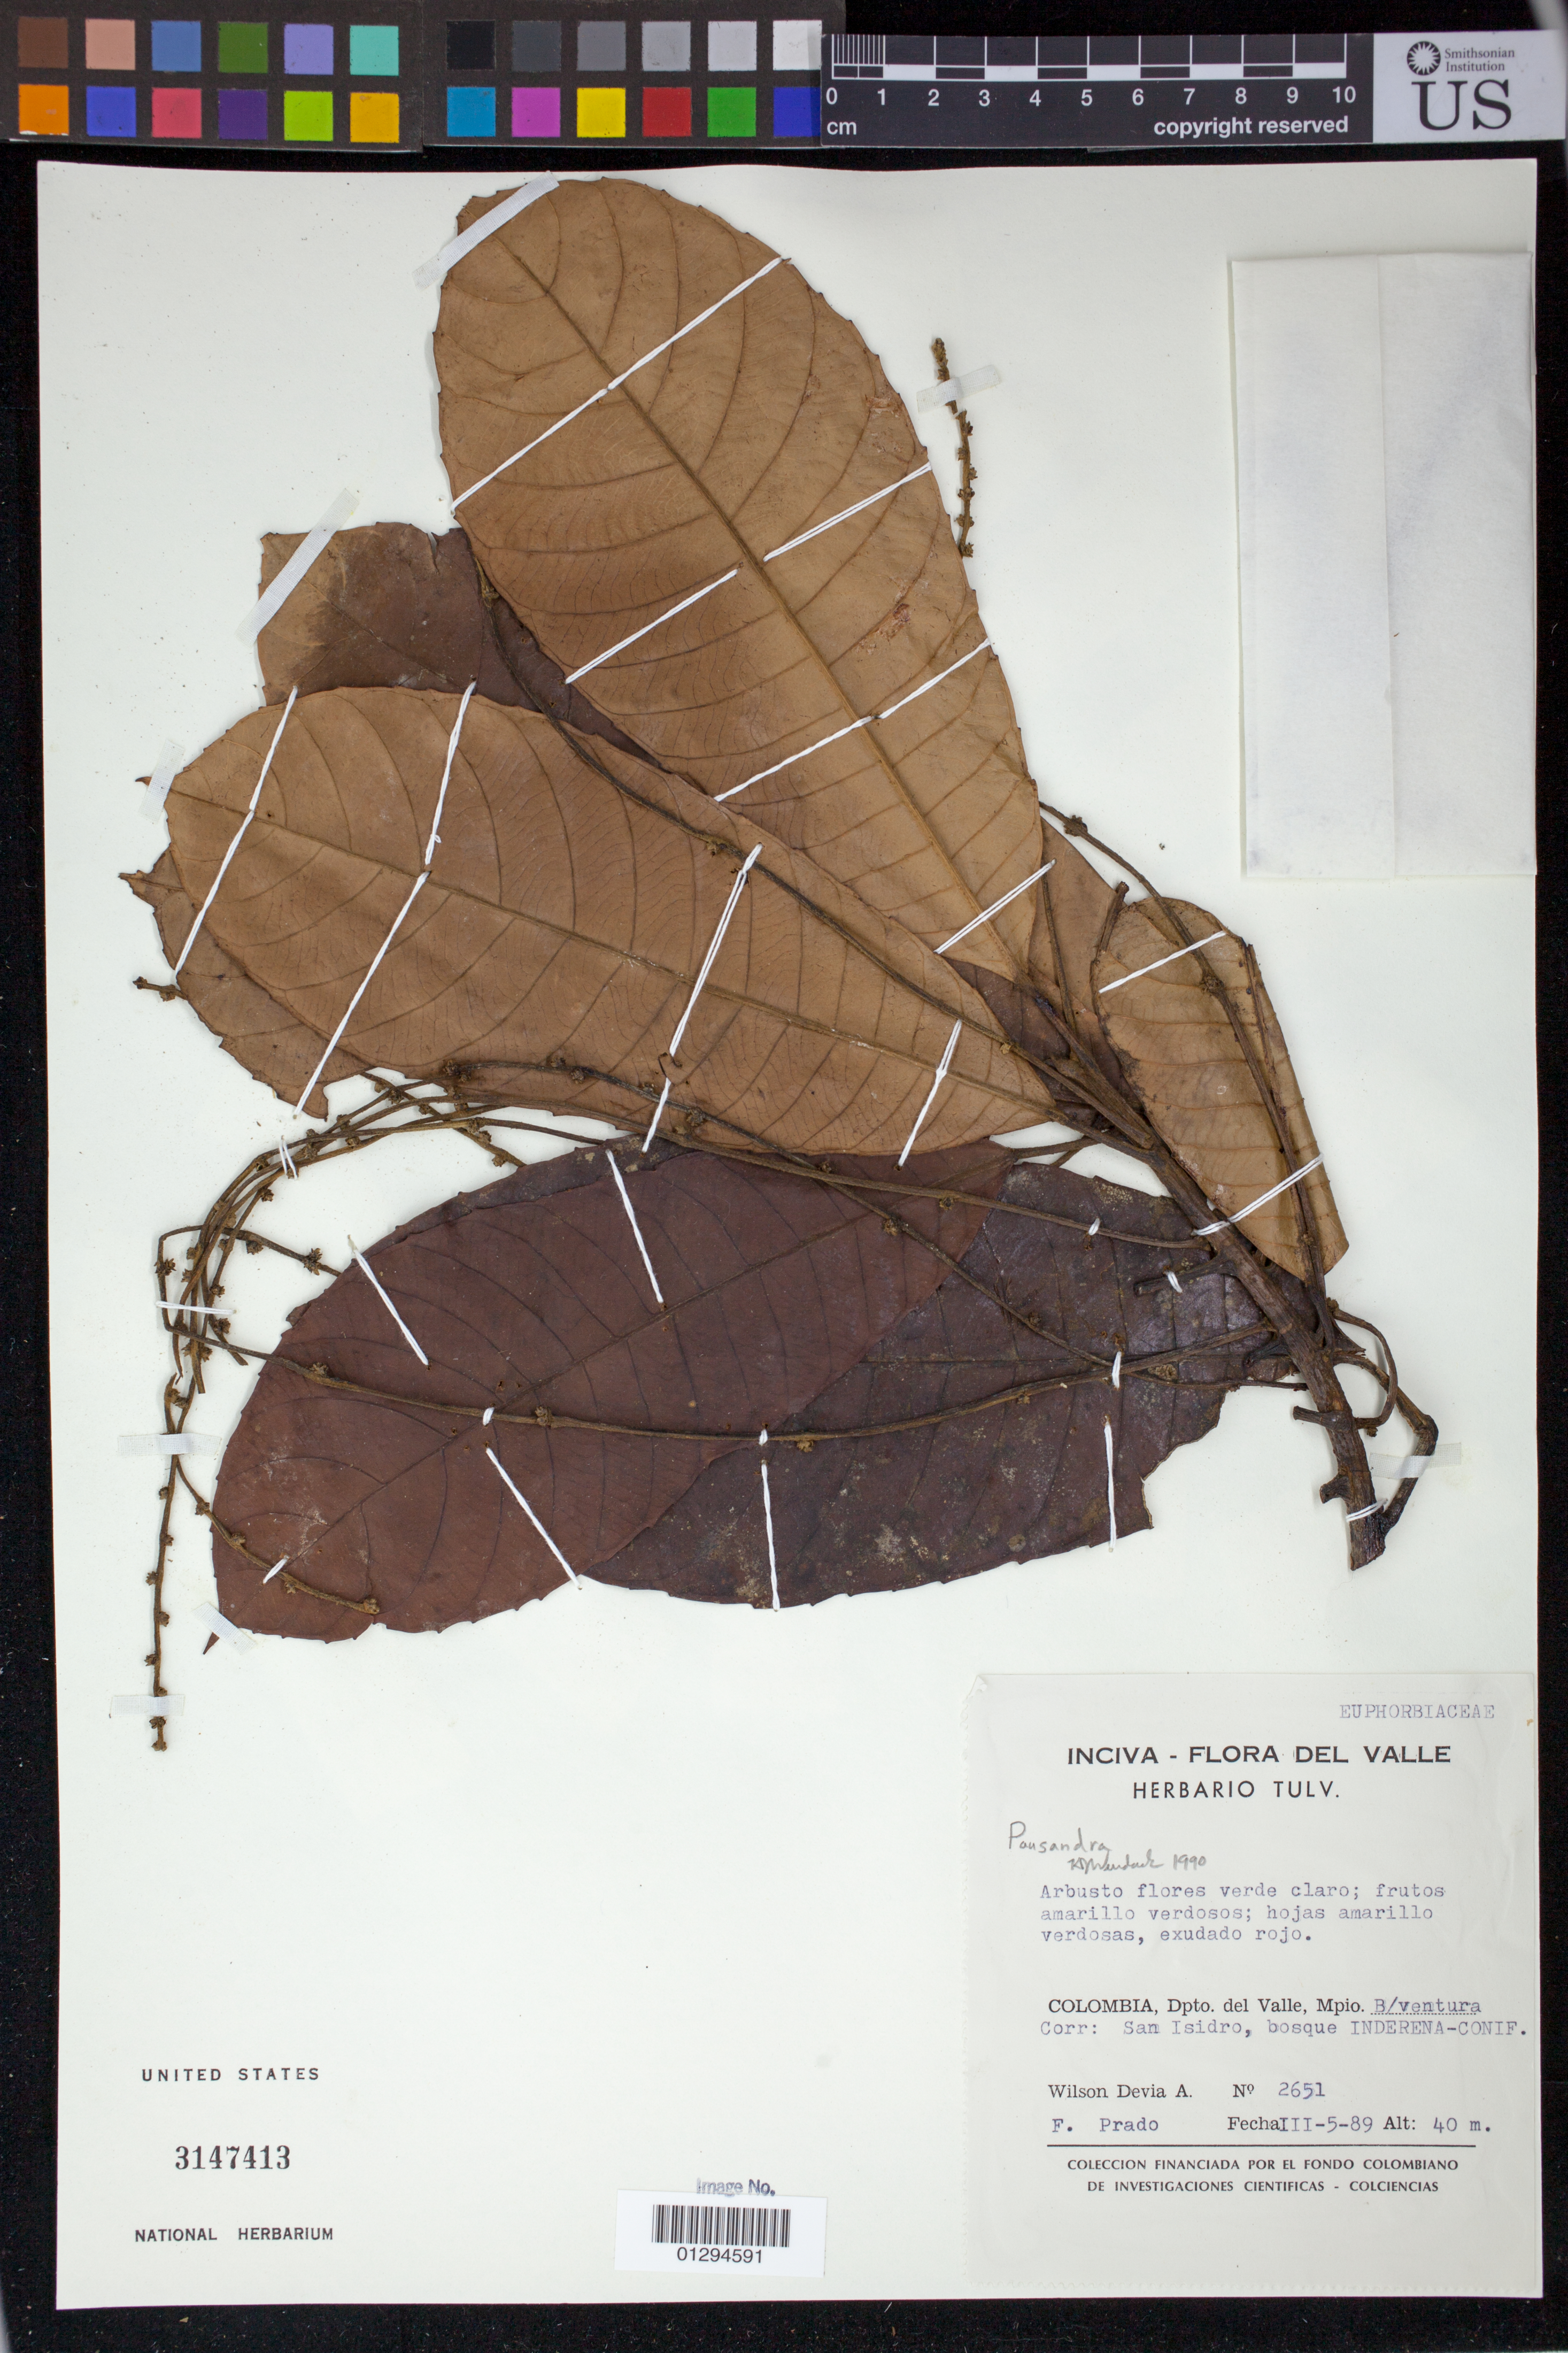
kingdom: Plantae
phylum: Tracheophyta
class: Magnoliopsida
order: Malpighiales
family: Euphorbiaceae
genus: Pausandra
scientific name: Pausandra sp.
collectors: W. Devia A. & F. Prado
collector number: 2651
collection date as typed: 05 Mar 1989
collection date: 1989-03-05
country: Colombia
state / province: Valle del Cauca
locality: Mpio. B/ventura, Corr. San Isidro, bosque INDERENA-CONIF.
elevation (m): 40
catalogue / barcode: US 3147413